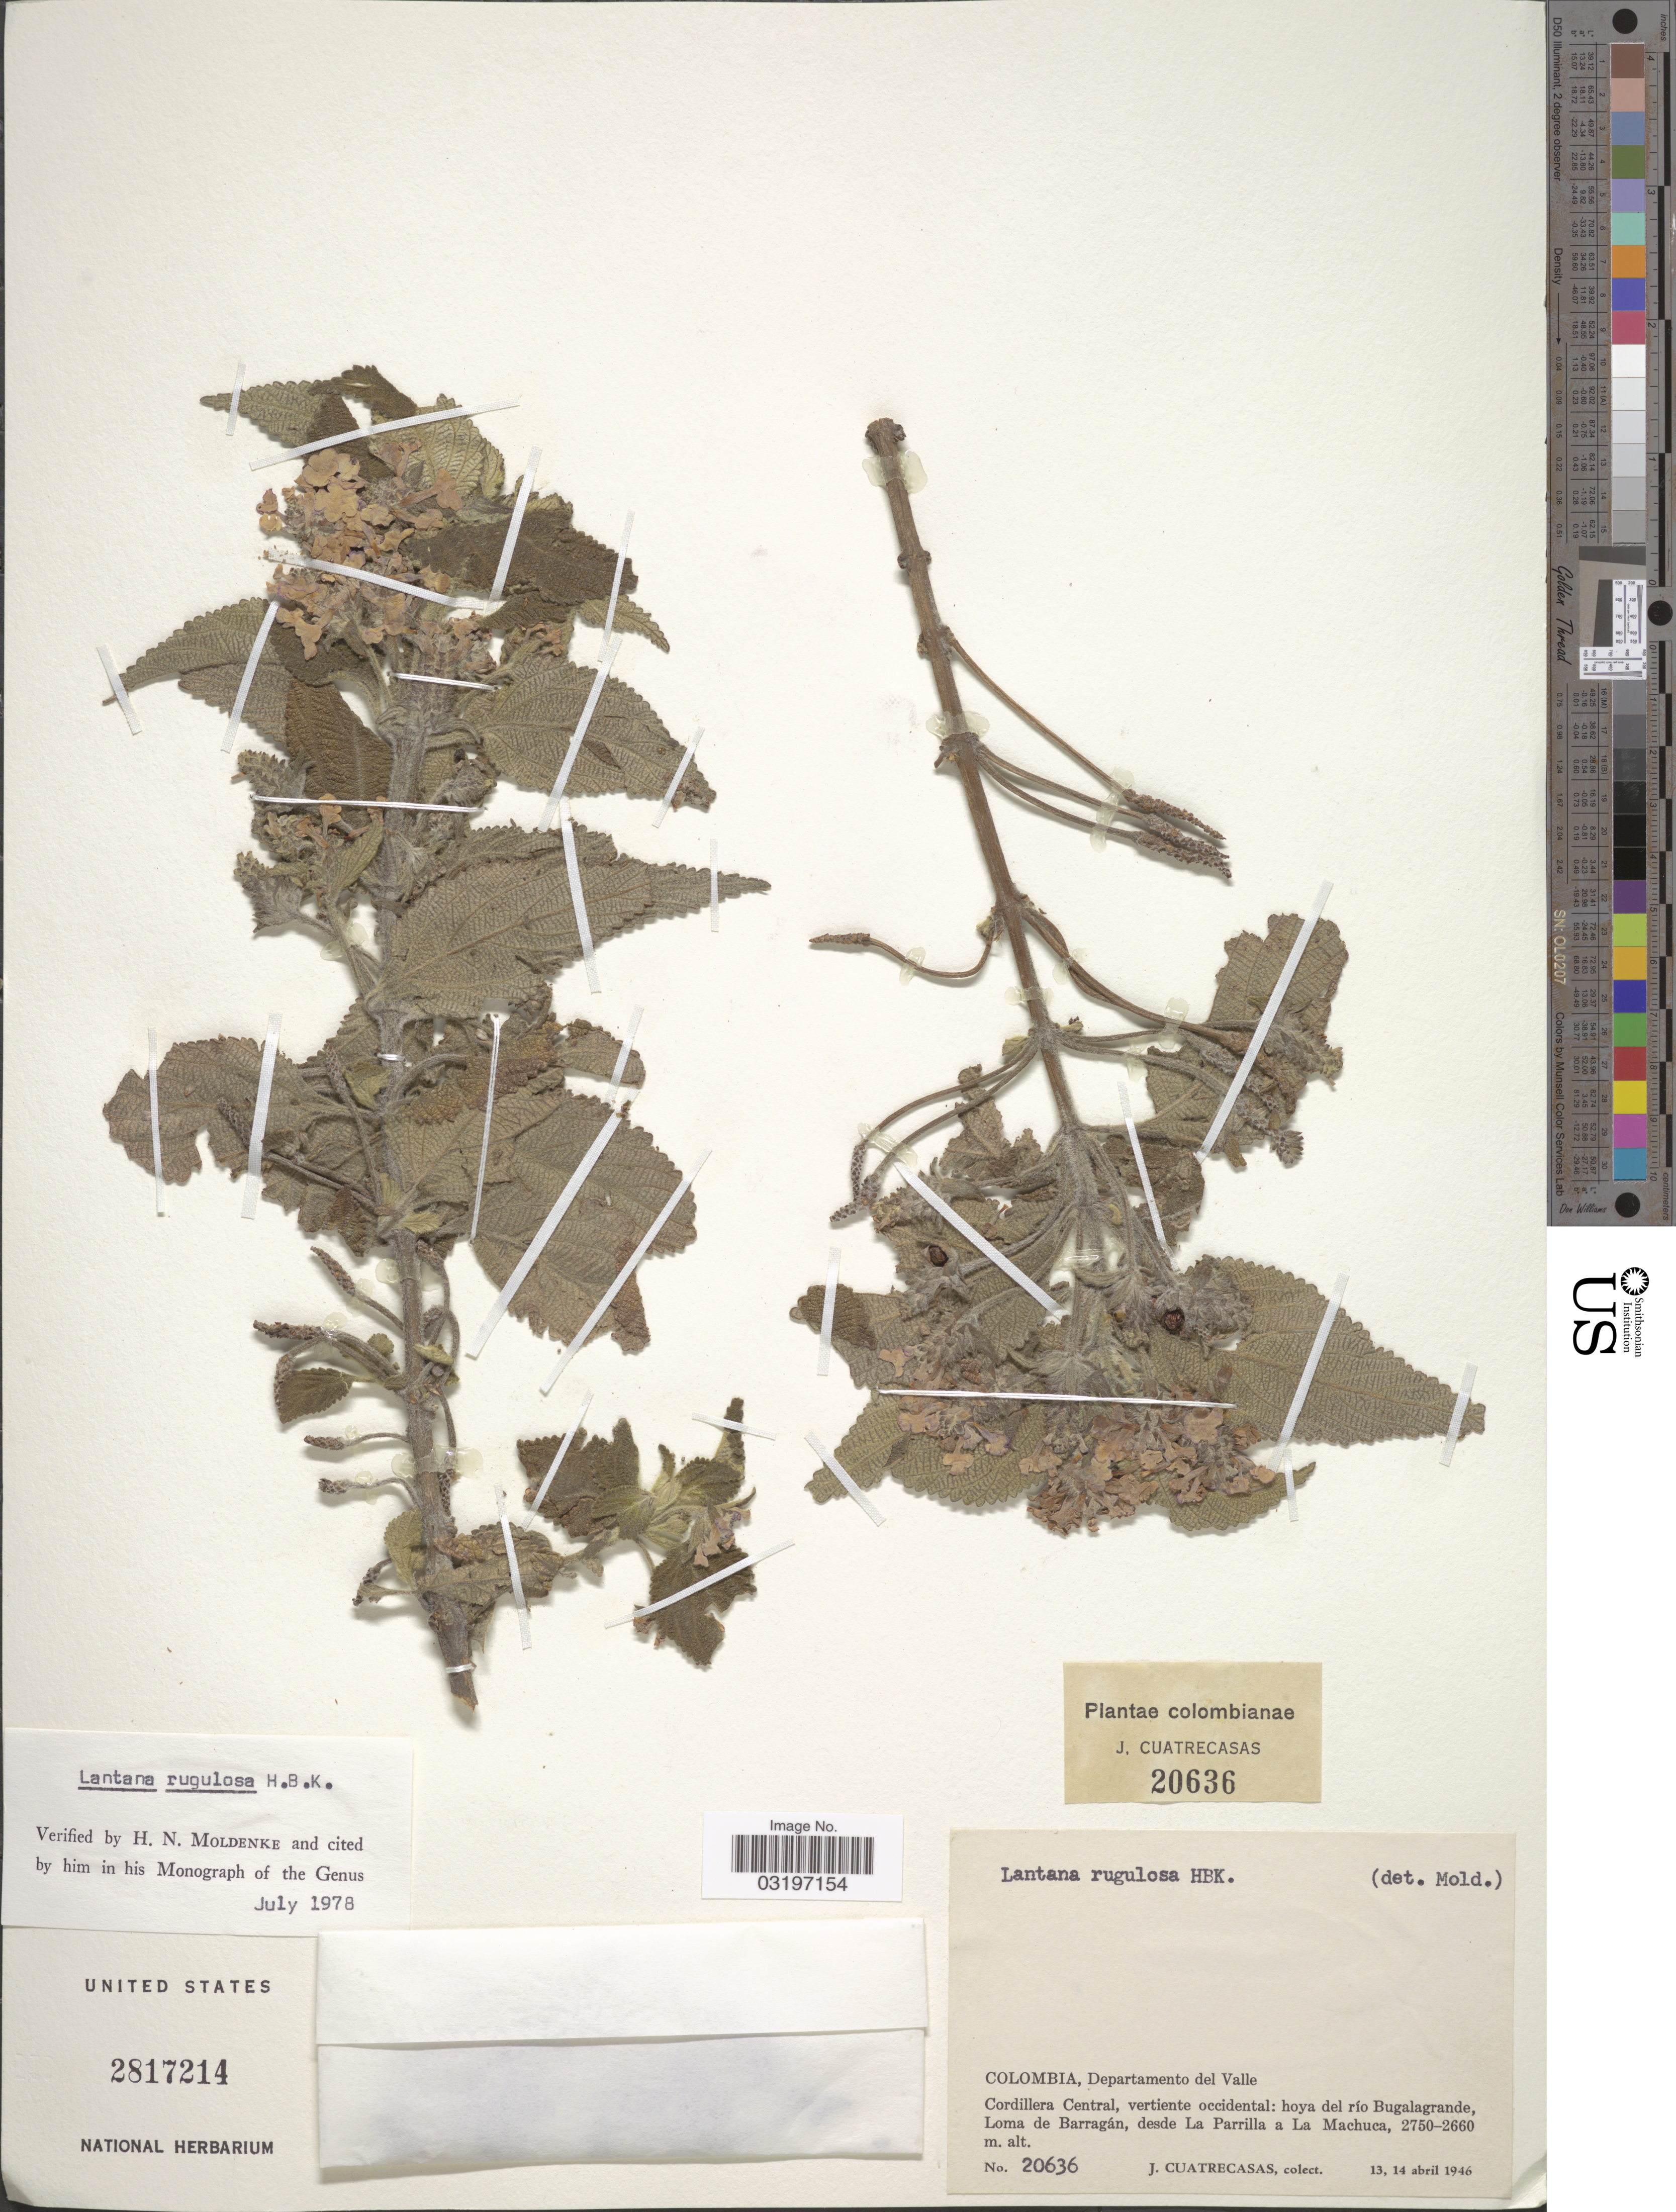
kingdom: Plantae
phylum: Tracheophyta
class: Magnoliopsida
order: Lamiales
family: Verbenaceae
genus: Lantana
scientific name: Lantana rugulosa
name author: Kunth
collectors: J. Cuatrecasas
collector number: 20636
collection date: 1946-04-13/1946-04-14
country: Colombia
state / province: Valle del Cauca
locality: Departamento del Valle. Cordillera Central, vertiente occidental: hoya del río Bugalagrande, Loma de Barragán, desde La Parrilla a La Machuca.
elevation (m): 2660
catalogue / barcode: US 2817214